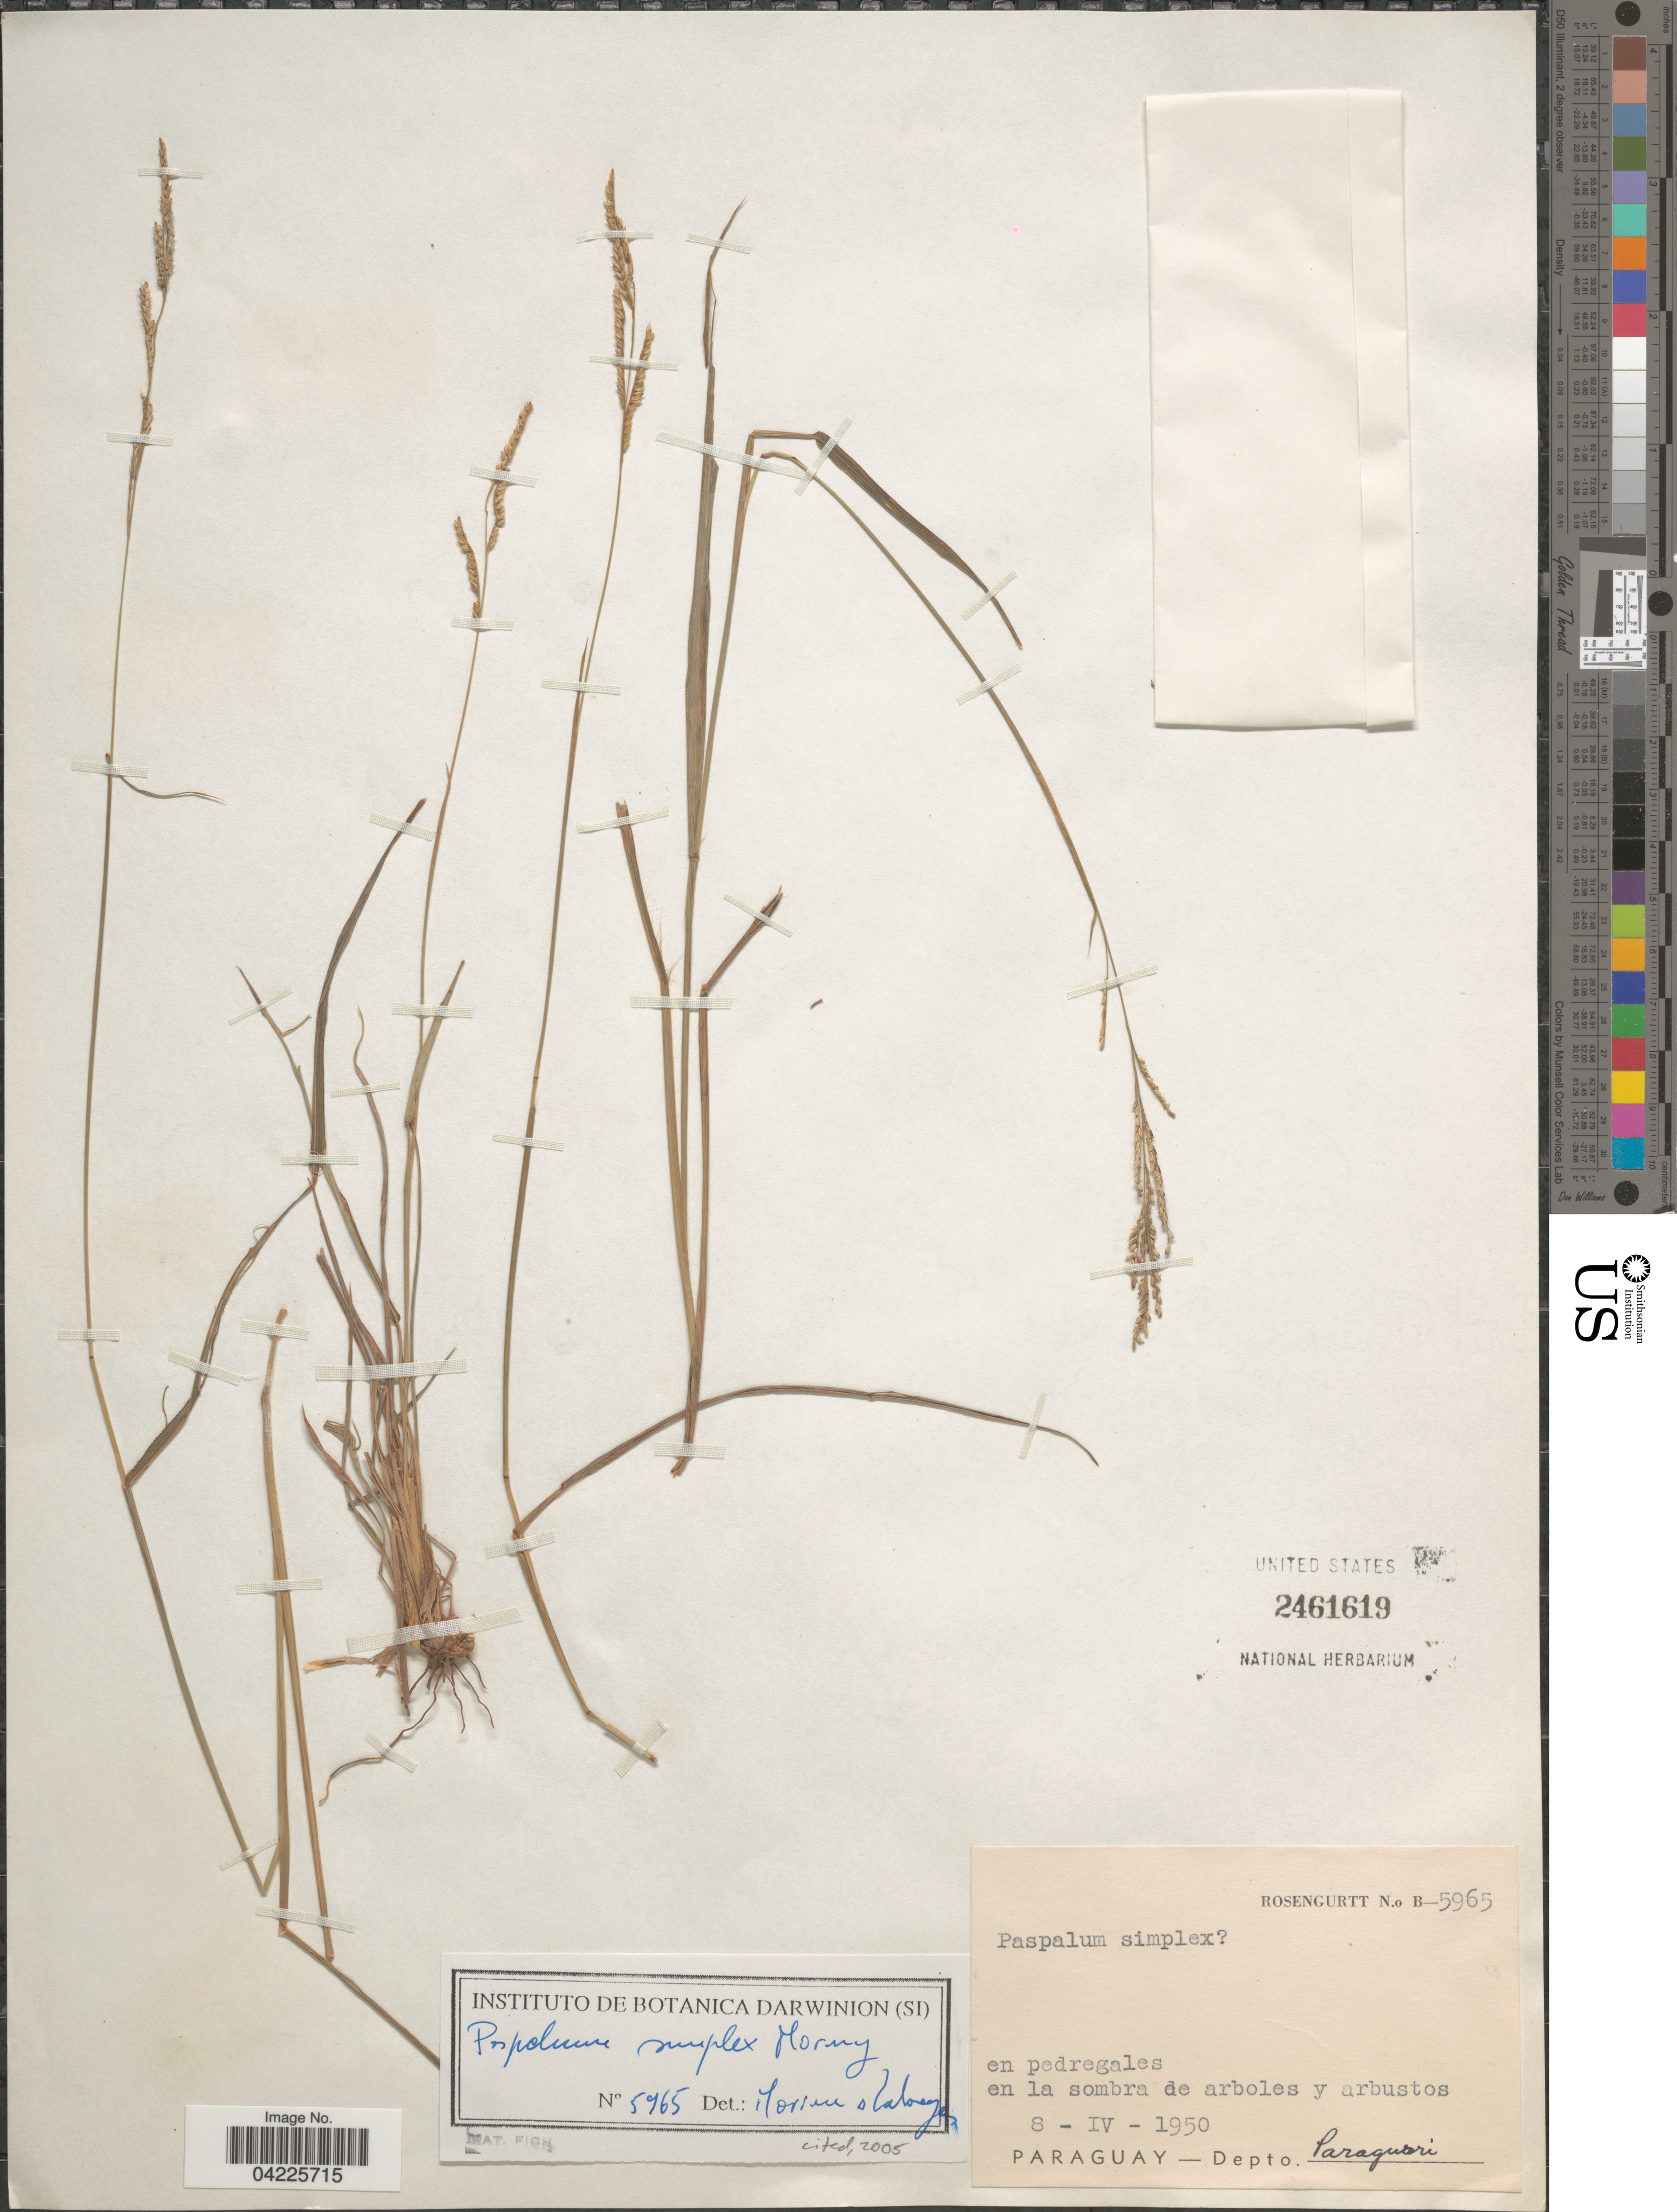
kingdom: Plantae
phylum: Tracheophyta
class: Liliopsida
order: Poales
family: Poaceae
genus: Paspalum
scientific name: Paspalum simplex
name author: Morong in Morong & Britton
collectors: Rosengurtt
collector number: B-5965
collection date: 1950-04-08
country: Paraguay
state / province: Paraguari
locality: Depto. Paraguari.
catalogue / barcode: US 2461619